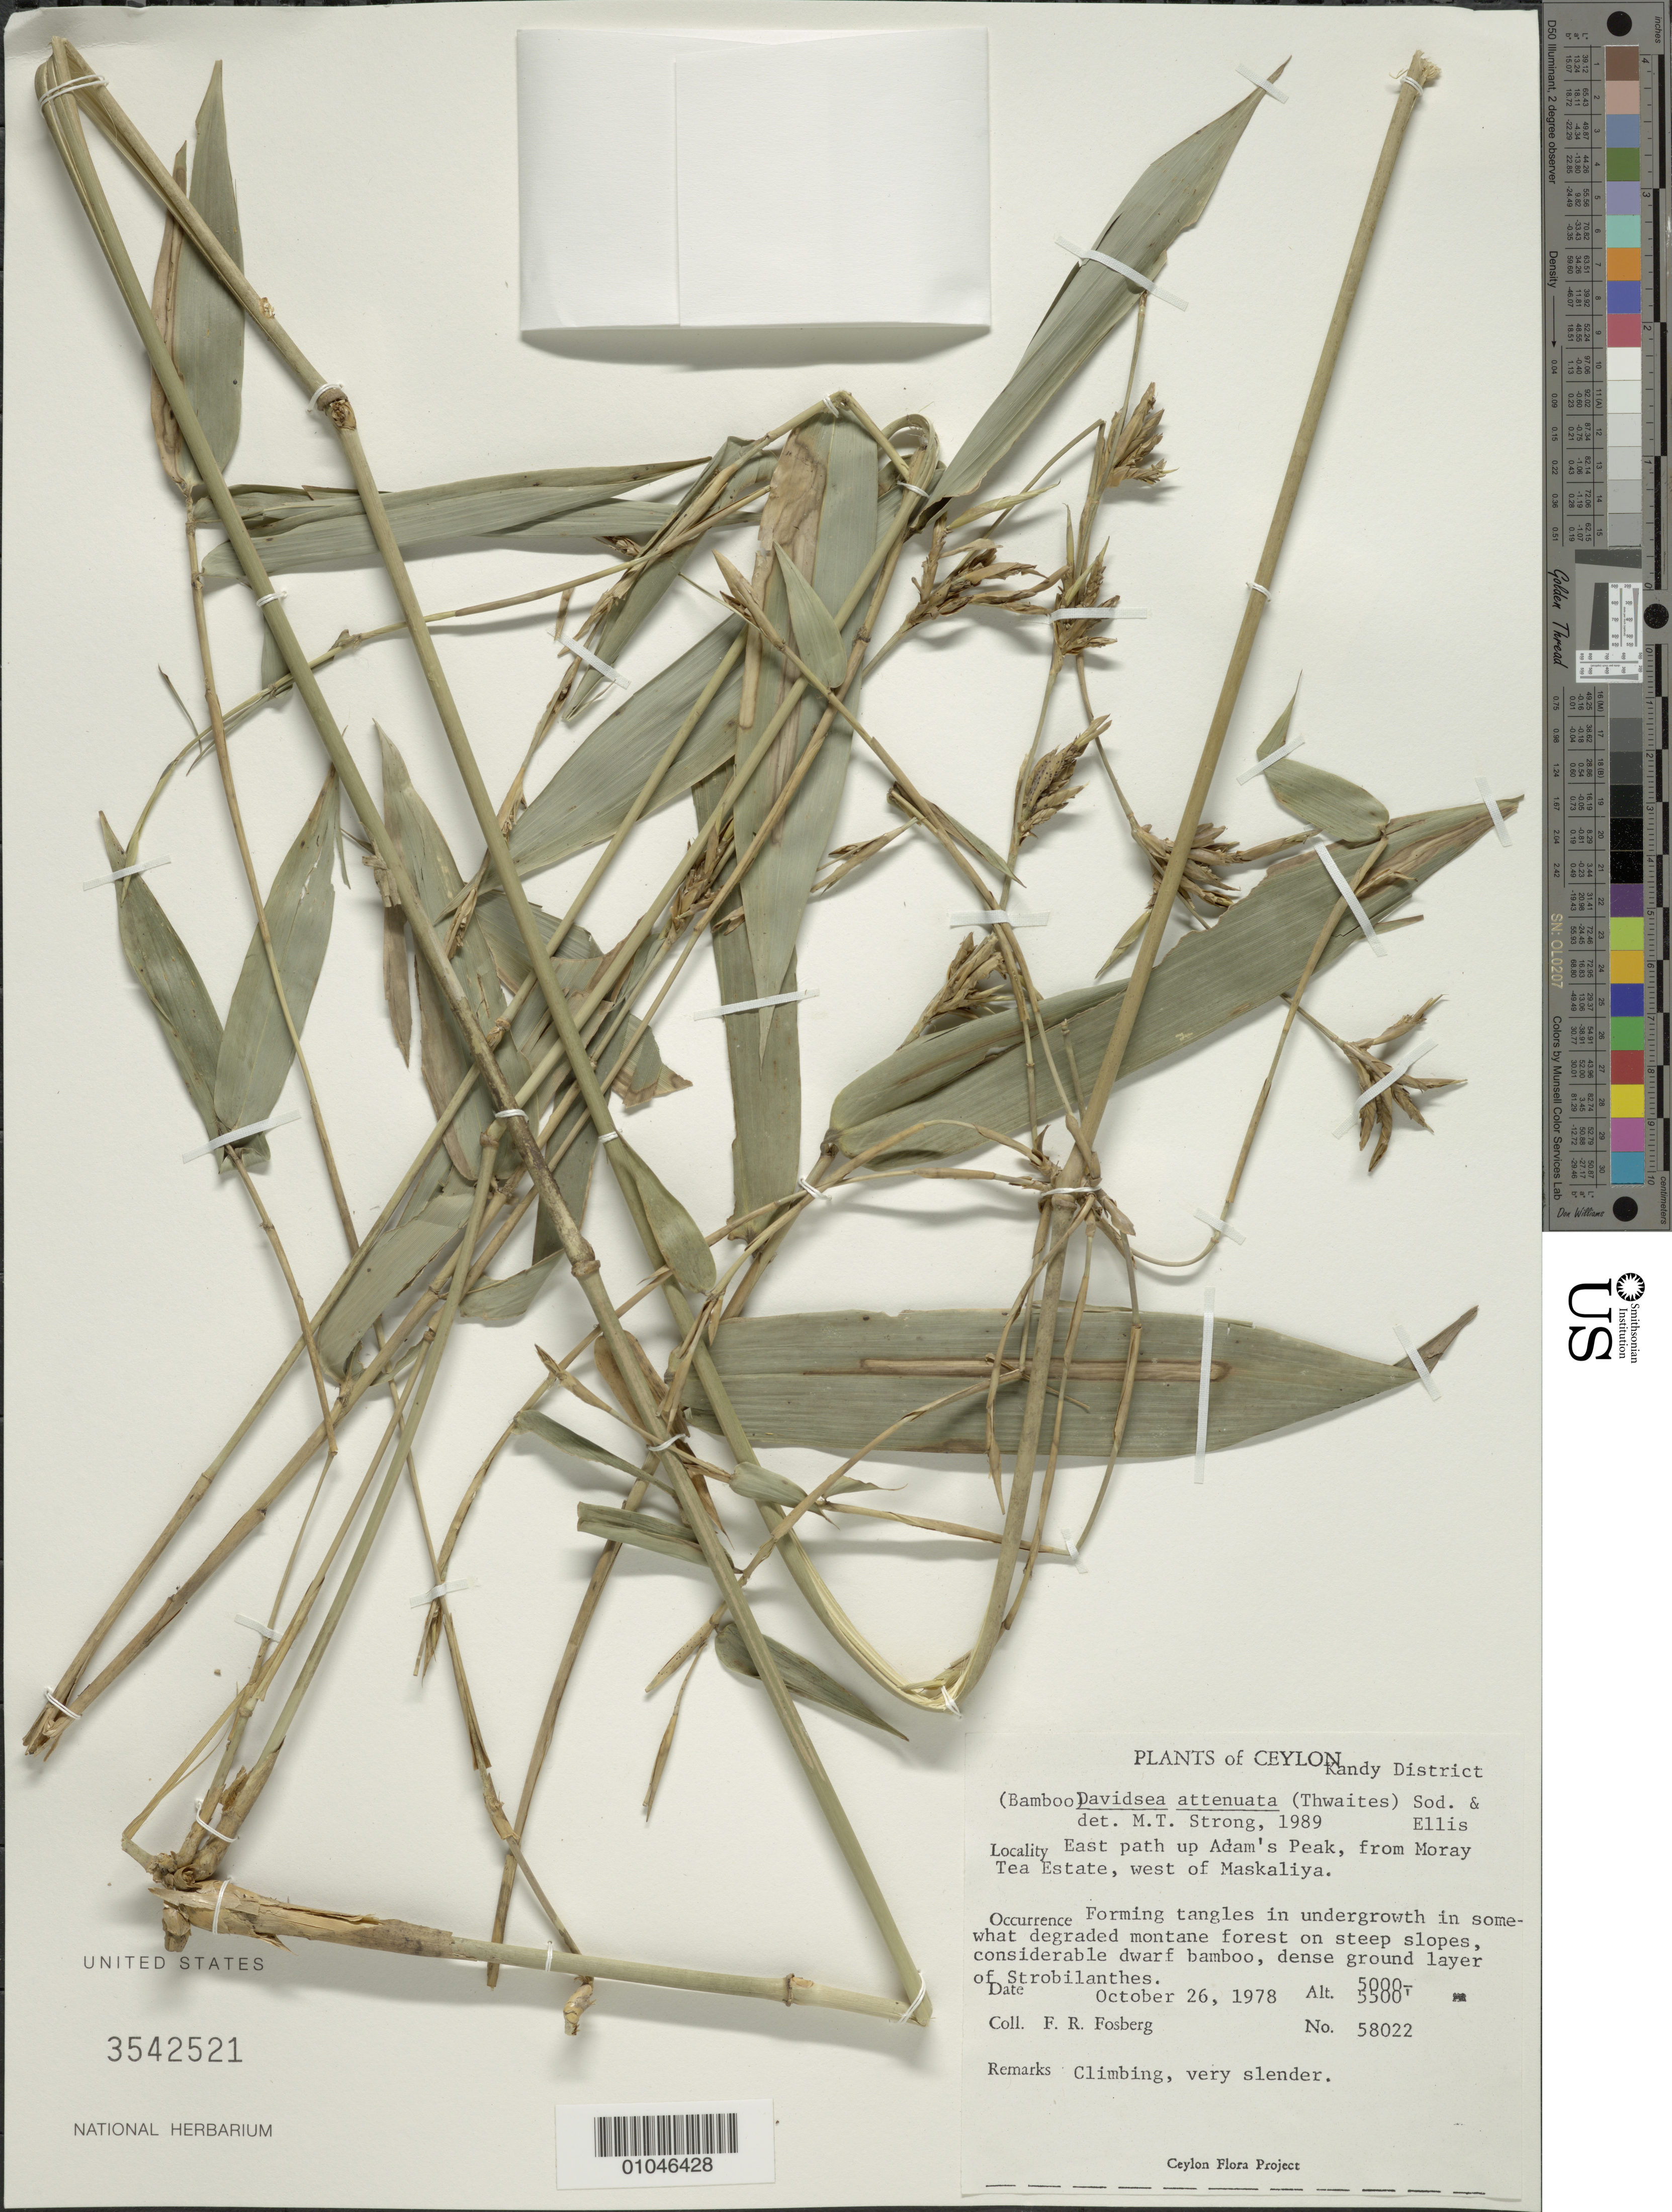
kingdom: Plantae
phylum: Tracheophyta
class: Liliopsida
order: Poales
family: Poaceae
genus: Davidsea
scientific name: Davidsea attenuata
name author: (Thwaites) Soderstr. & R.P. Ellis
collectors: F. R. Fosberg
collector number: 58022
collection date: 1978-10-26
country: Sri Lanka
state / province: Central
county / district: Kandy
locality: East path up Adam's Peak, from Moray Tea Estate, W of Maskaliya, Plants of Ceylon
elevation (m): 5000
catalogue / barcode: US 3542521